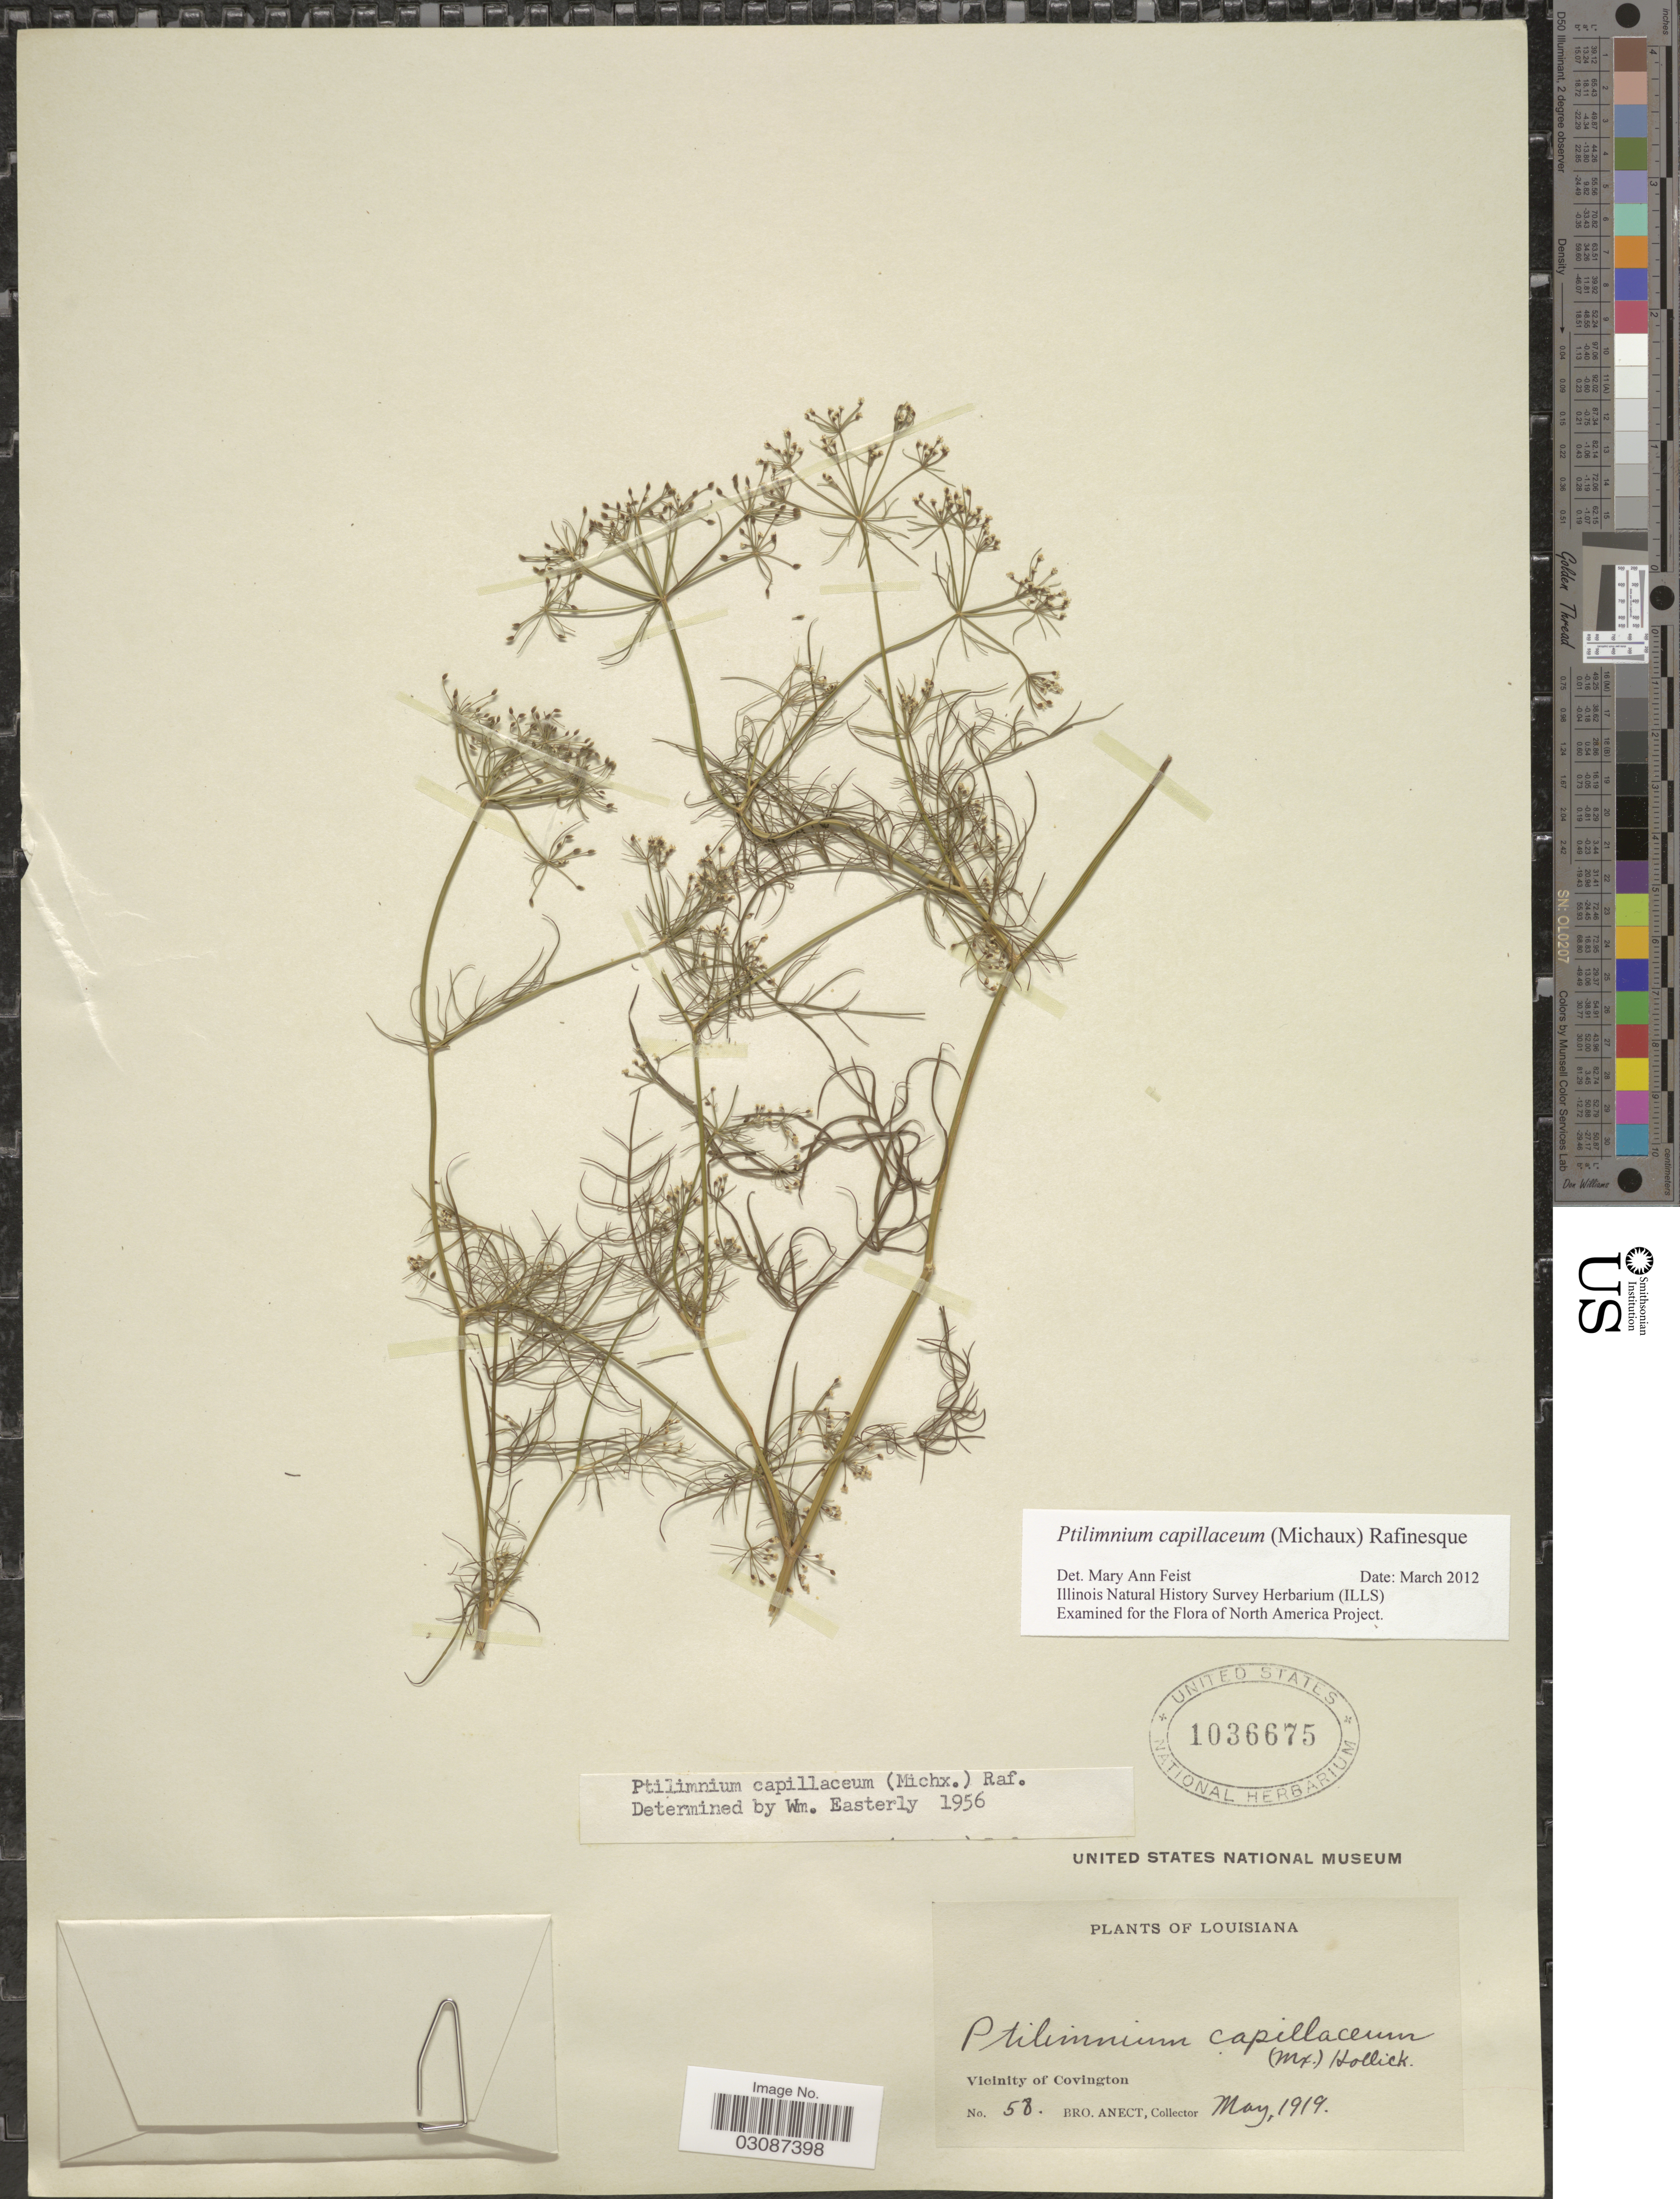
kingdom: Plantae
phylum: Tracheophyta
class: Magnoliopsida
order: Apiales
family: Apiaceae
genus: Ptilimnium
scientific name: Ptilimnium capillaceum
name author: (Michx.) Raf.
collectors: B. Anect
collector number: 58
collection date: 1919-05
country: United States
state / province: Louisiana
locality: Vicinity of Covington.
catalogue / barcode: US 1036675